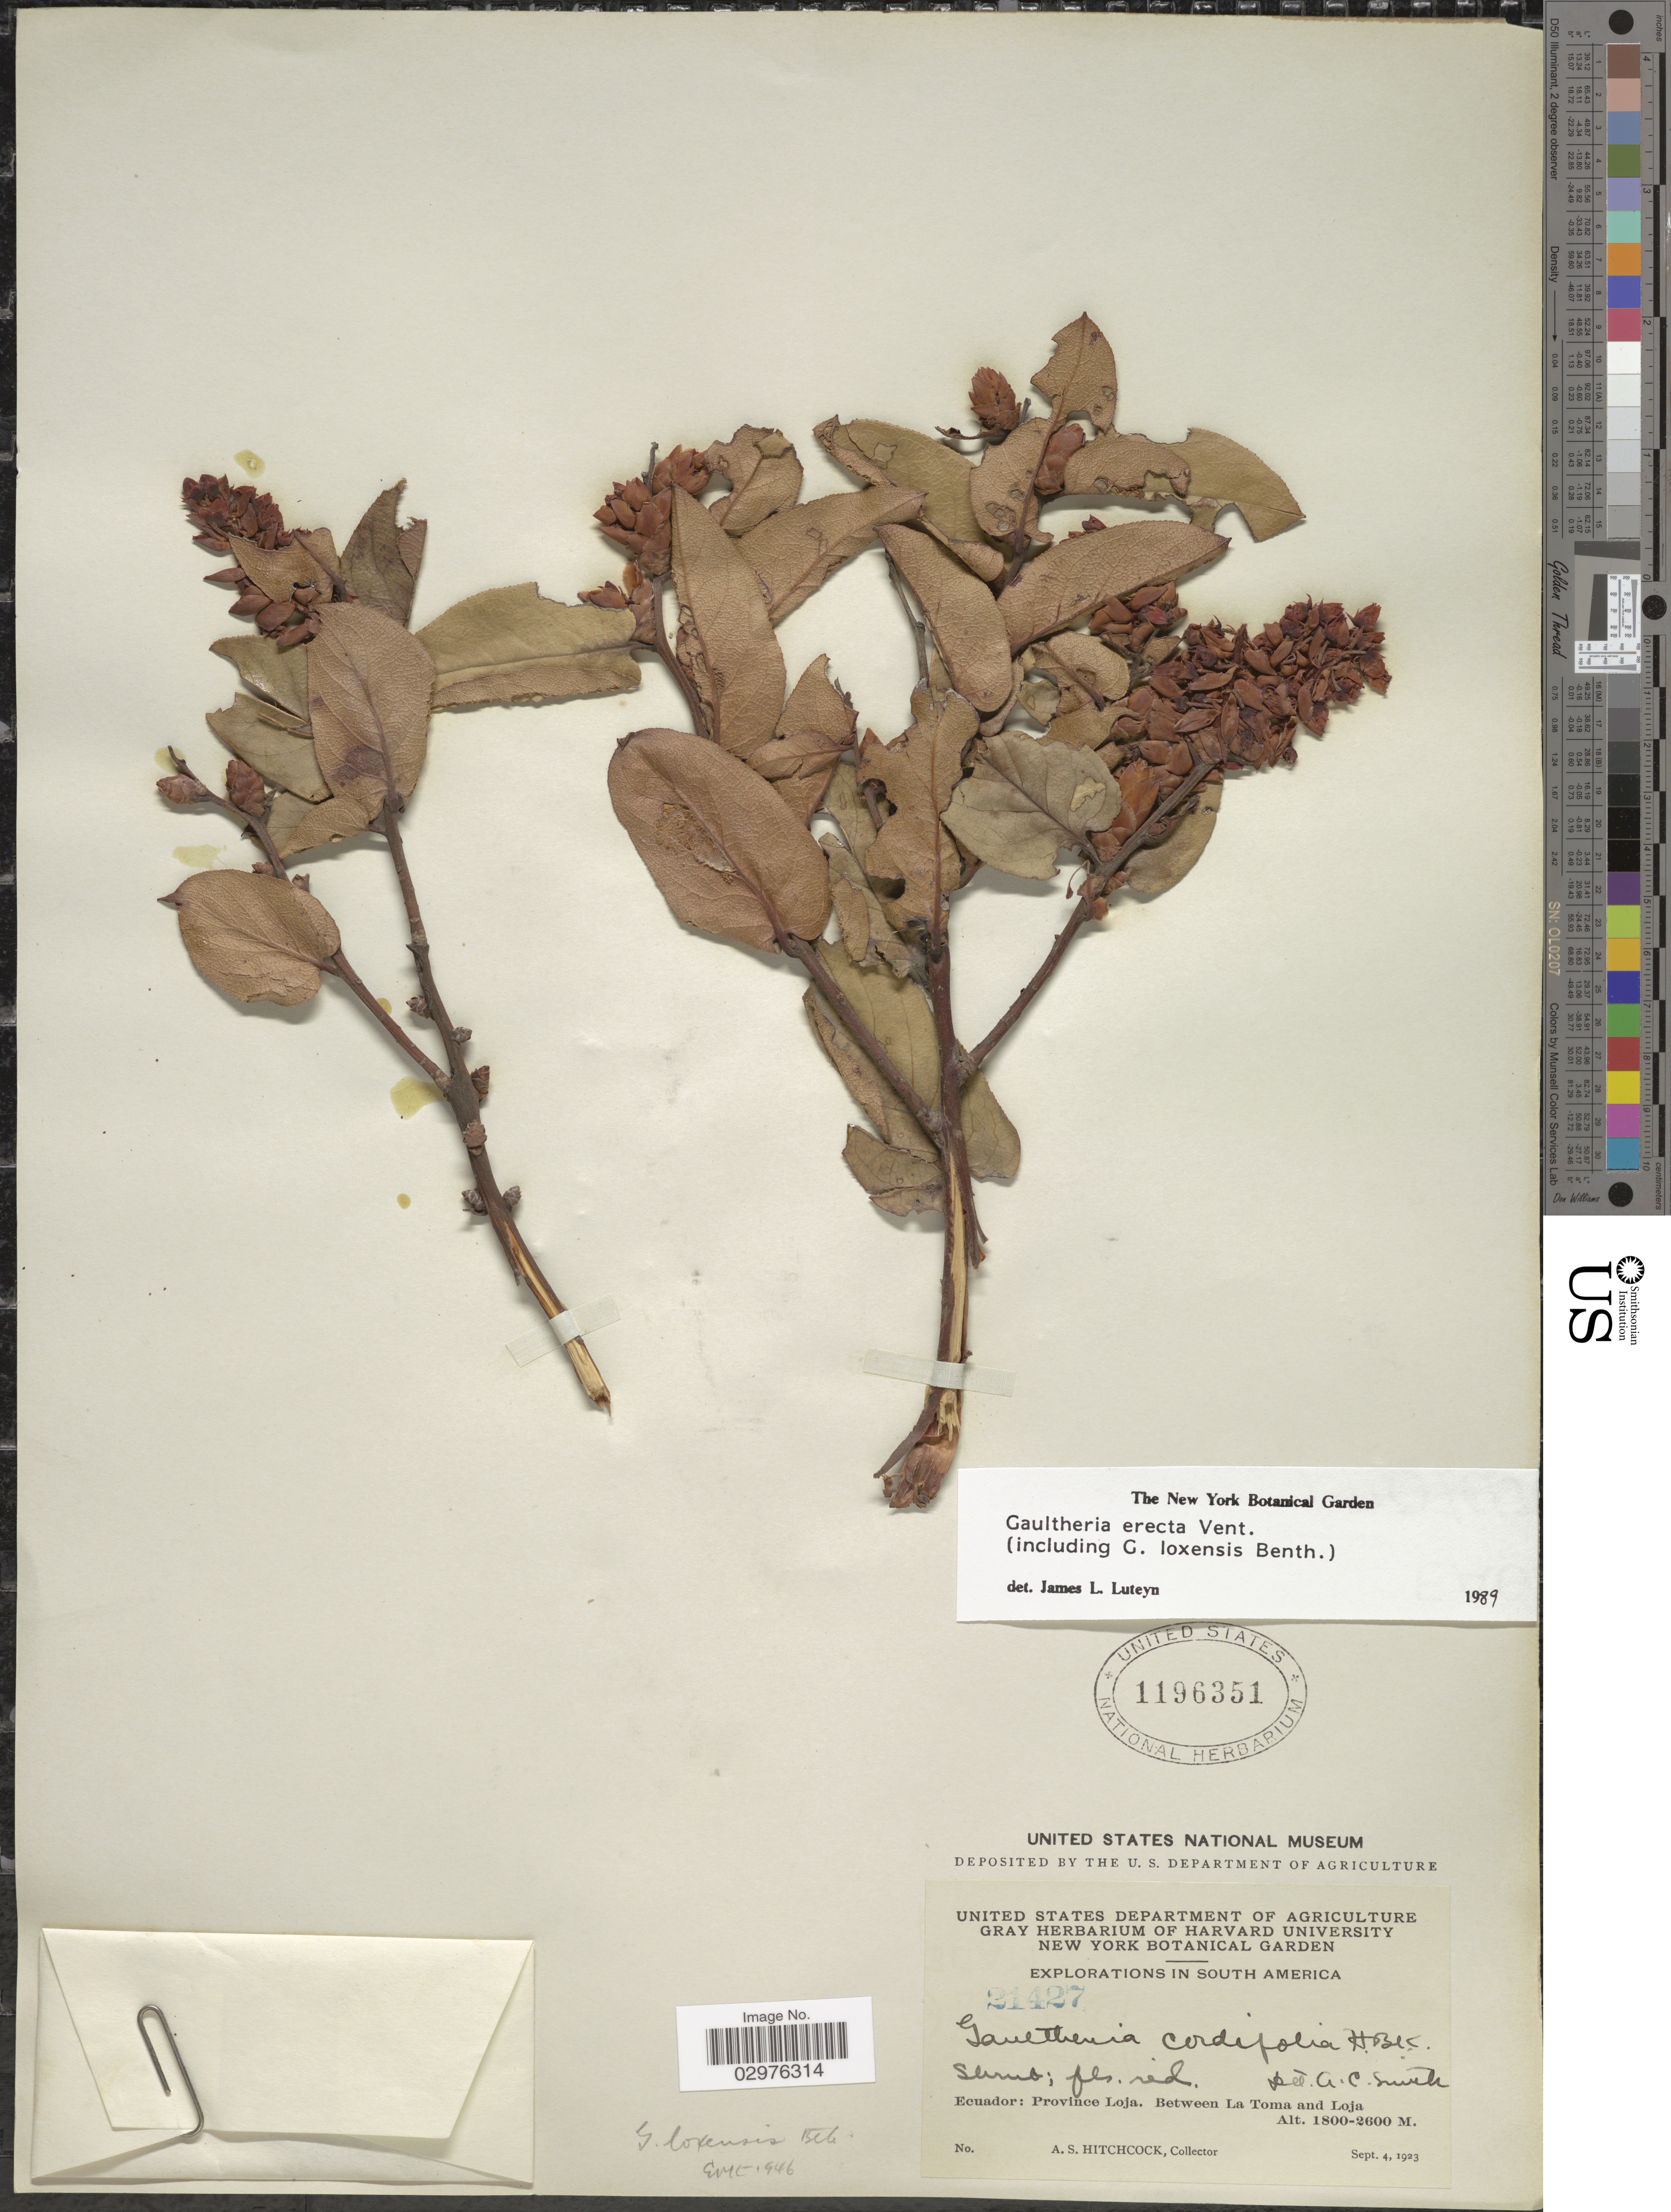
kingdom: Plantae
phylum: Tracheophyta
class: Magnoliopsida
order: Ericales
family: Ericaceae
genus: Gaultheria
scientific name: Gaultheria erecta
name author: Vent.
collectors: A. S. Hitchcock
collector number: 21427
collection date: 1923-09-04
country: Ecuador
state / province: Loja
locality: South America. Province Loja. Between La Toma and Loja.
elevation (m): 1800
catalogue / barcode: US 1196351